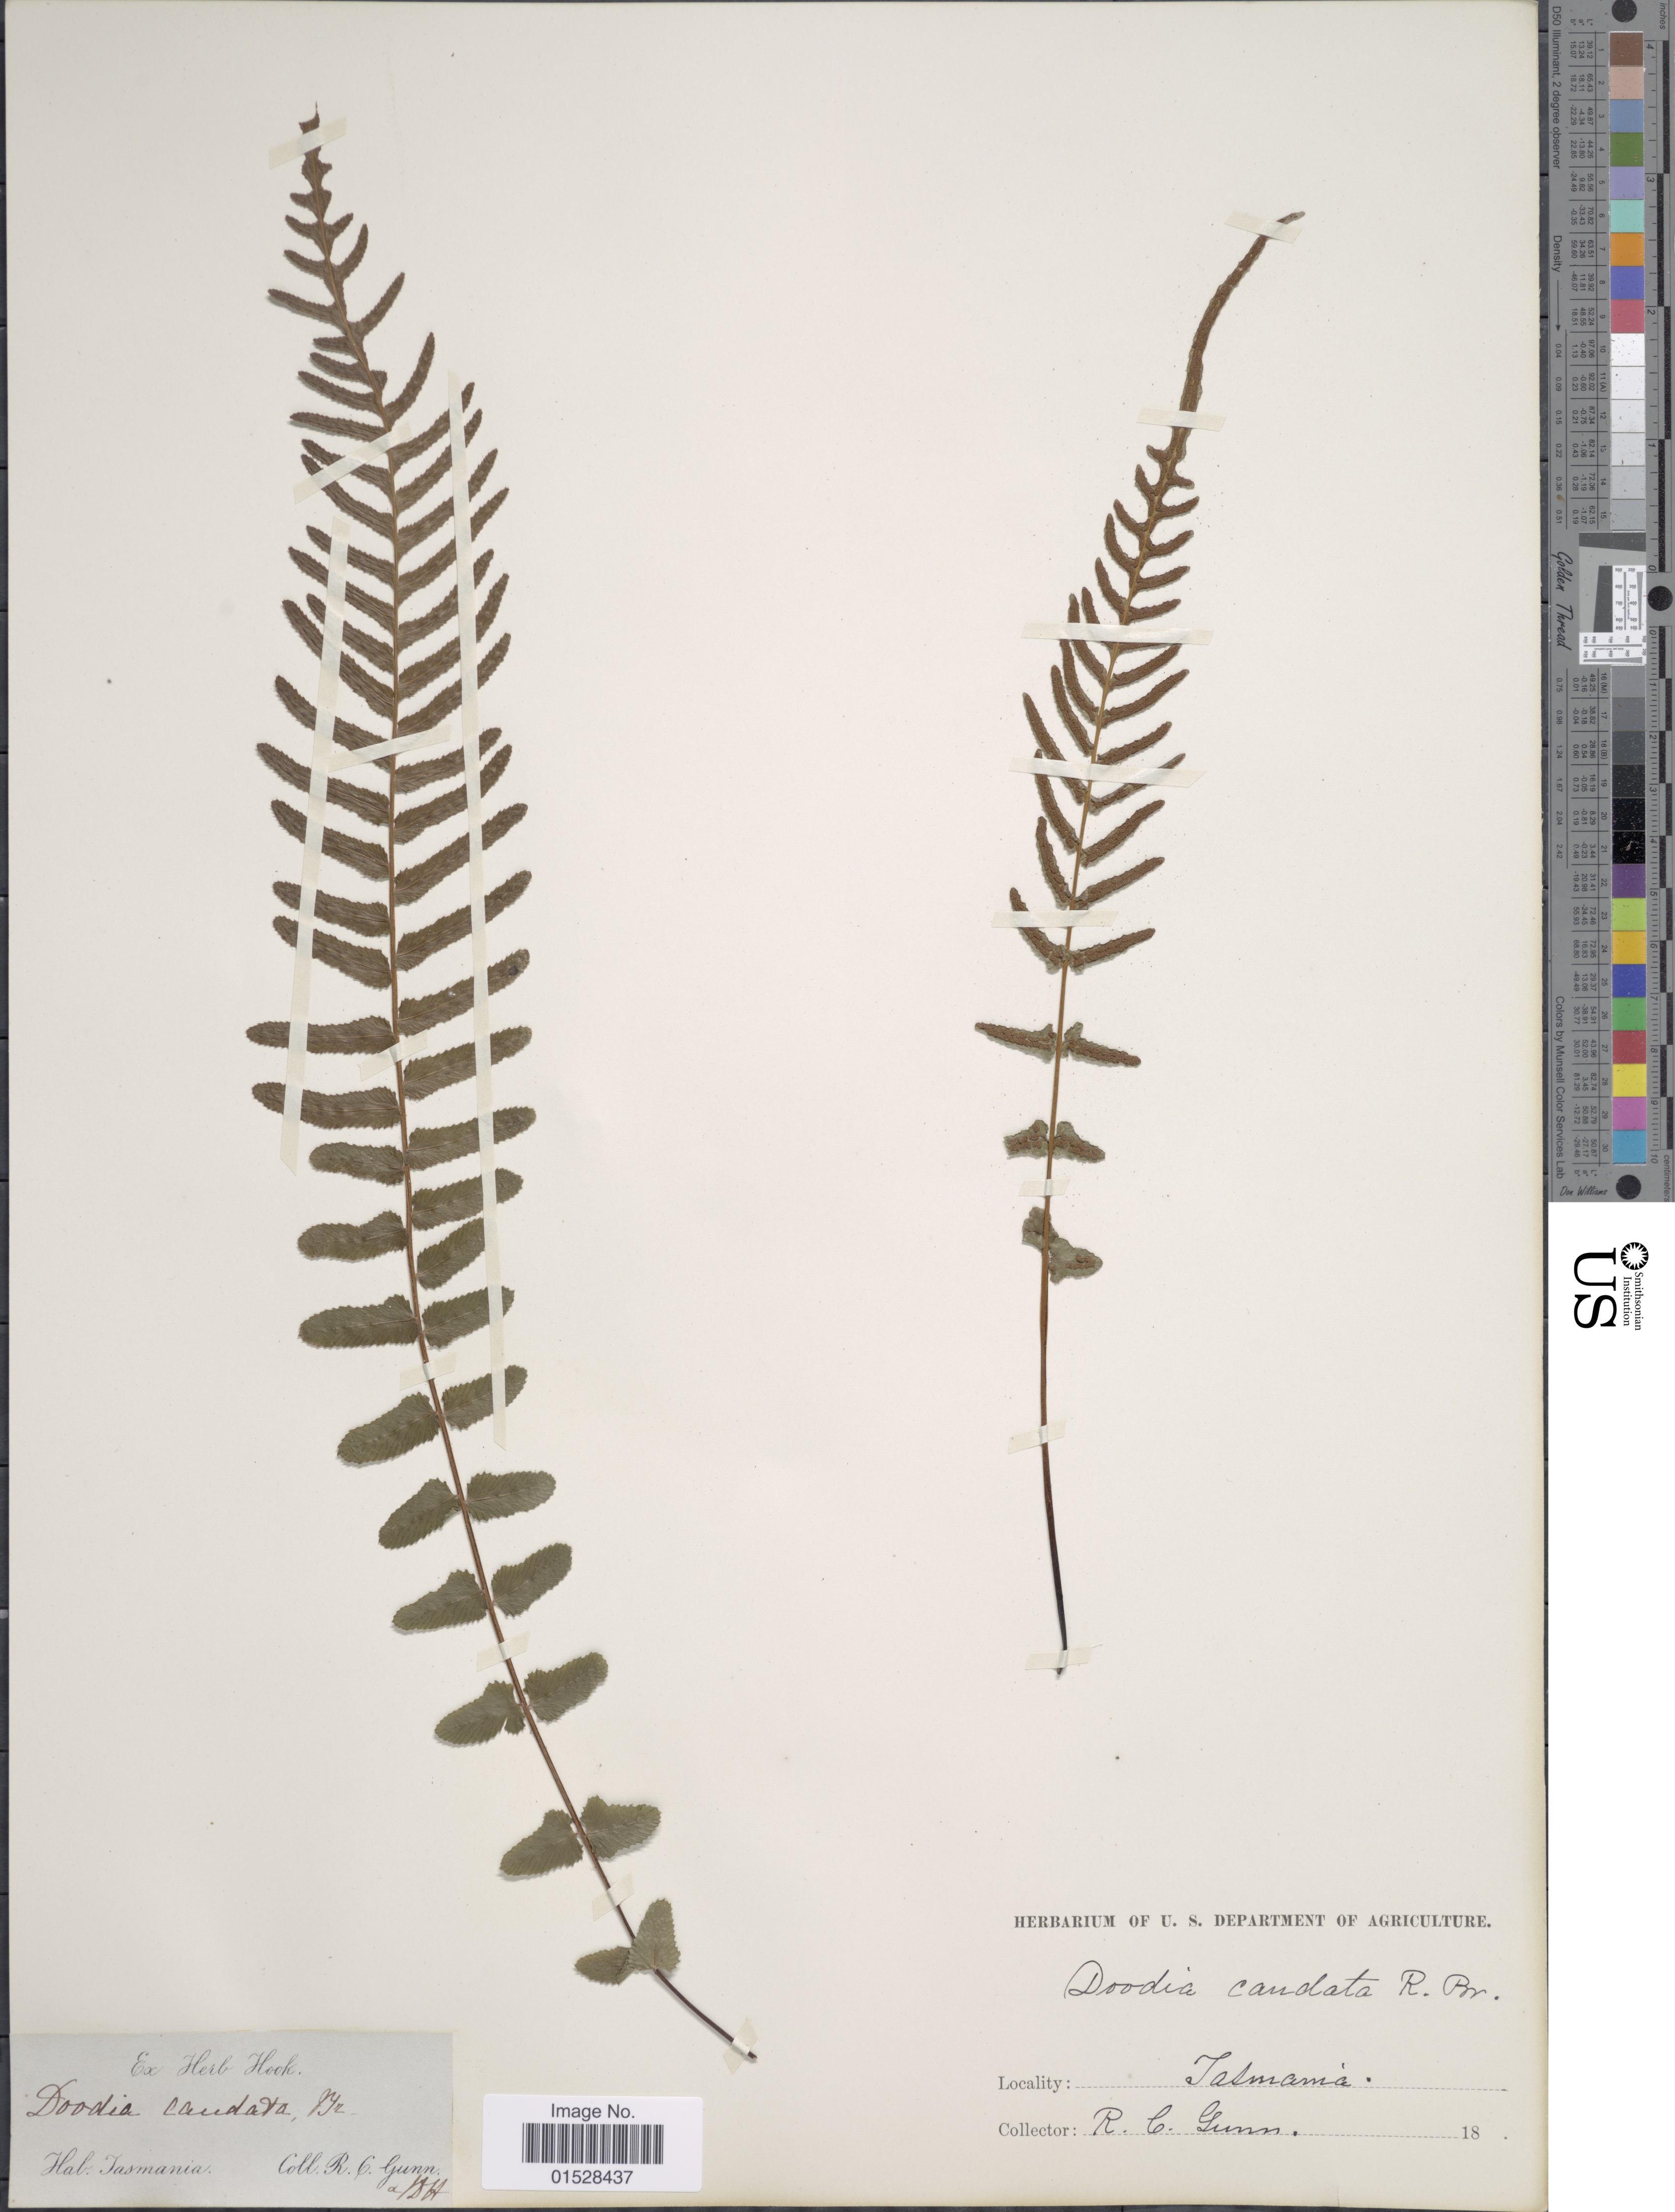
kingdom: Plantae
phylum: Tracheophyta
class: Polypodiopsida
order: Polypodiales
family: Blechnaceae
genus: Blechnum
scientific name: Blechnum spinulosum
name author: Poir.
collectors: R. Gunn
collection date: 1861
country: Australia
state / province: Tasmania